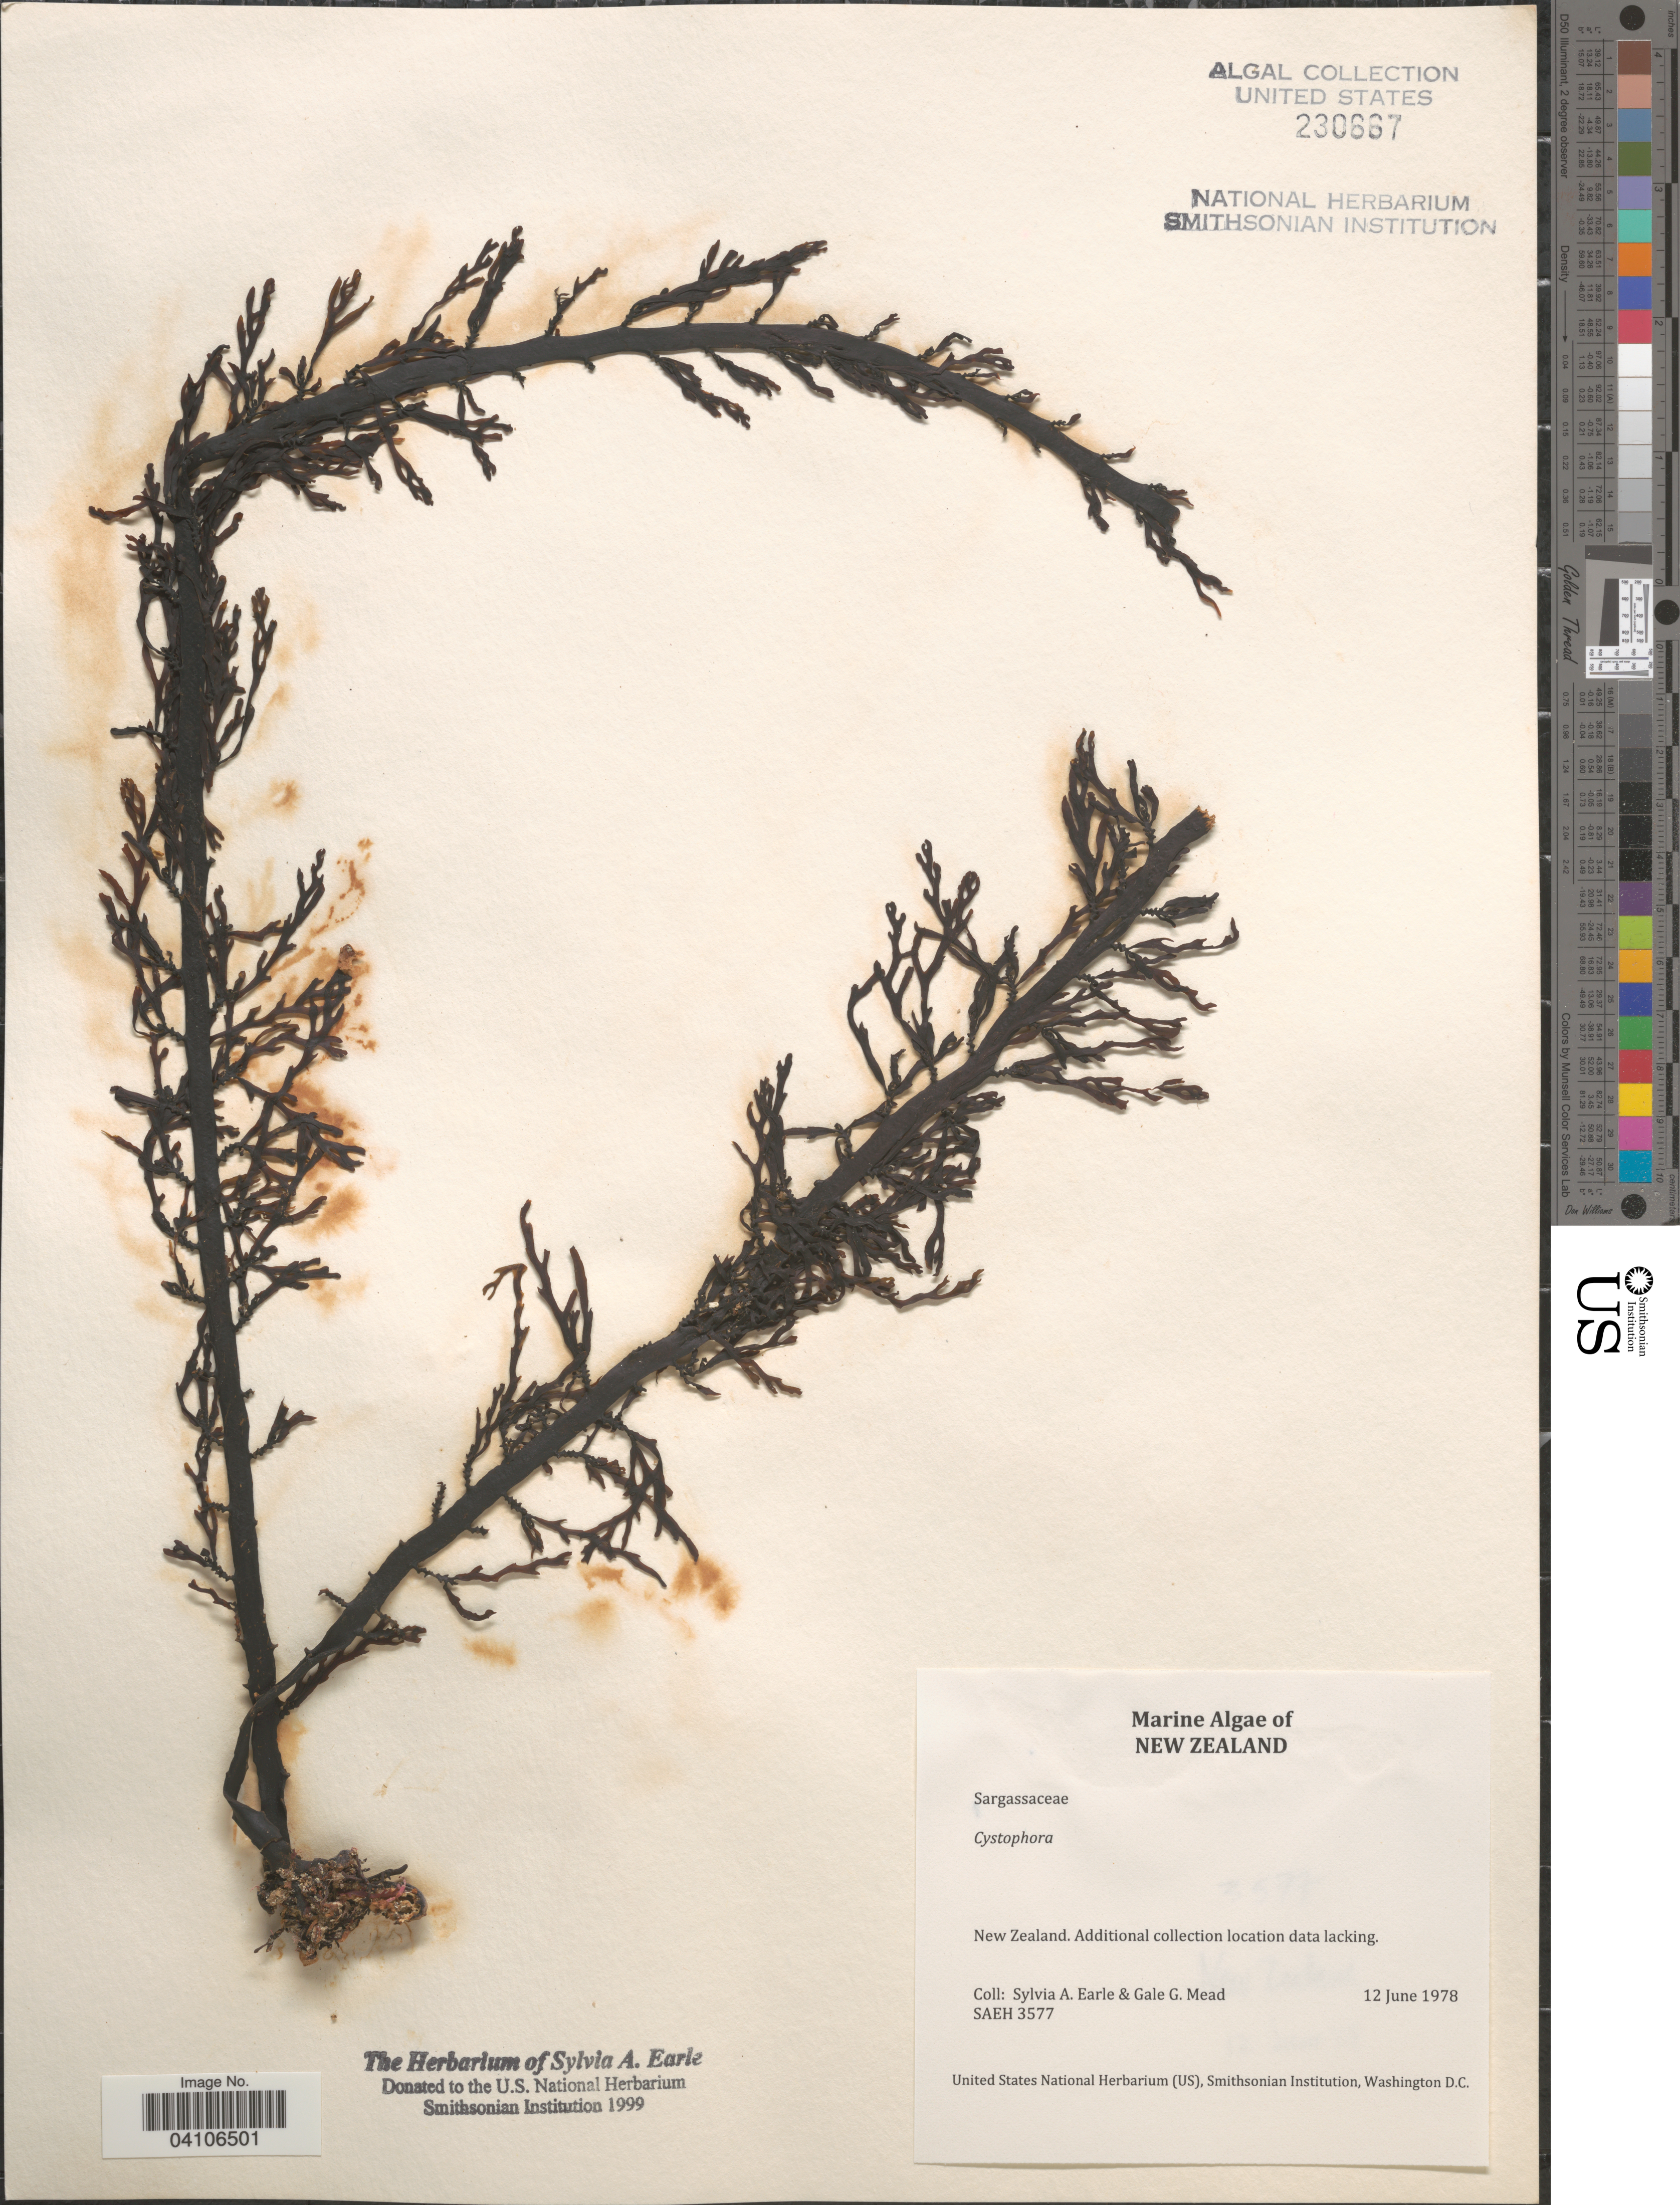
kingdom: Chromista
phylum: Ochrophyta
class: Phaeophyceae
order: Fucales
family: Sargassaceae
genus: Cystophora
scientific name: Cystophora sp.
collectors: S. A. Earle & G. Mead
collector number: SAEH3577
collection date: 1978-06-12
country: New Zealand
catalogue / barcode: US 230667